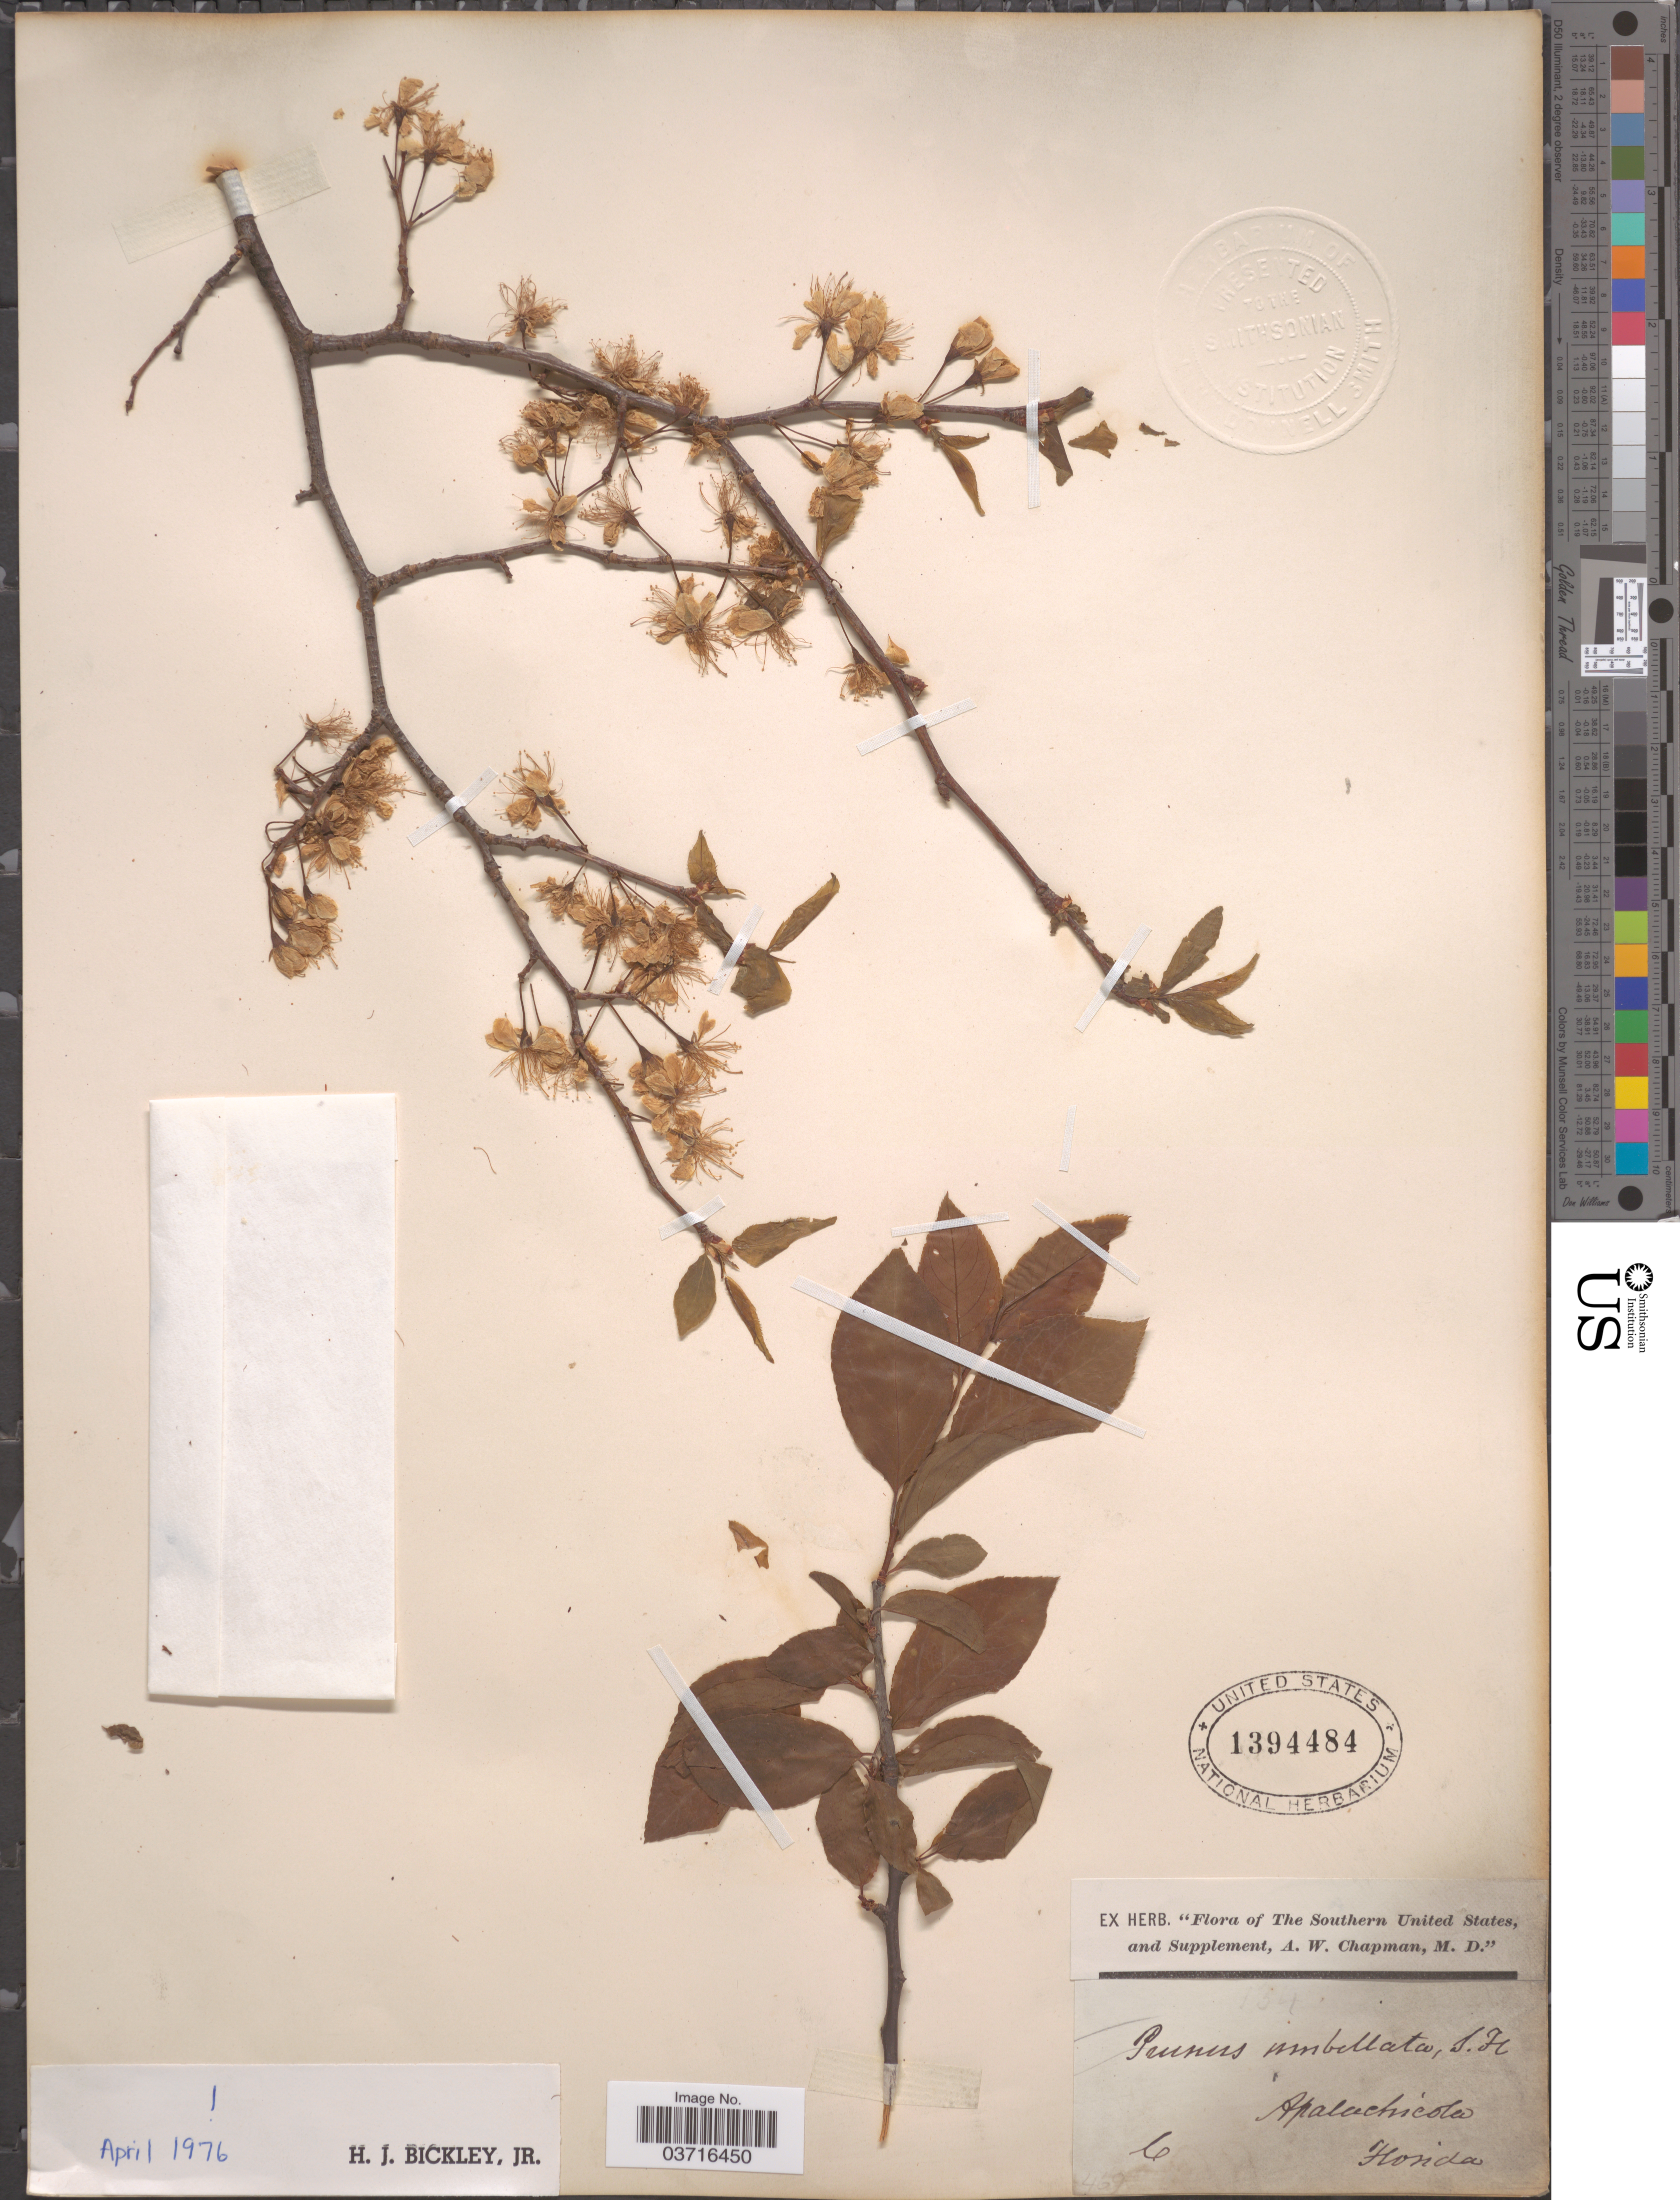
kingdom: Plantae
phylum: Tracheophyta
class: Magnoliopsida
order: Rosales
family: Rosaceae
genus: Prunus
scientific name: Prunus umbellata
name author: Elliott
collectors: ex herb. A.W. Chapman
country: United States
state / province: Florida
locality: Southern United States. Apalachicola.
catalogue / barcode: US 1394484